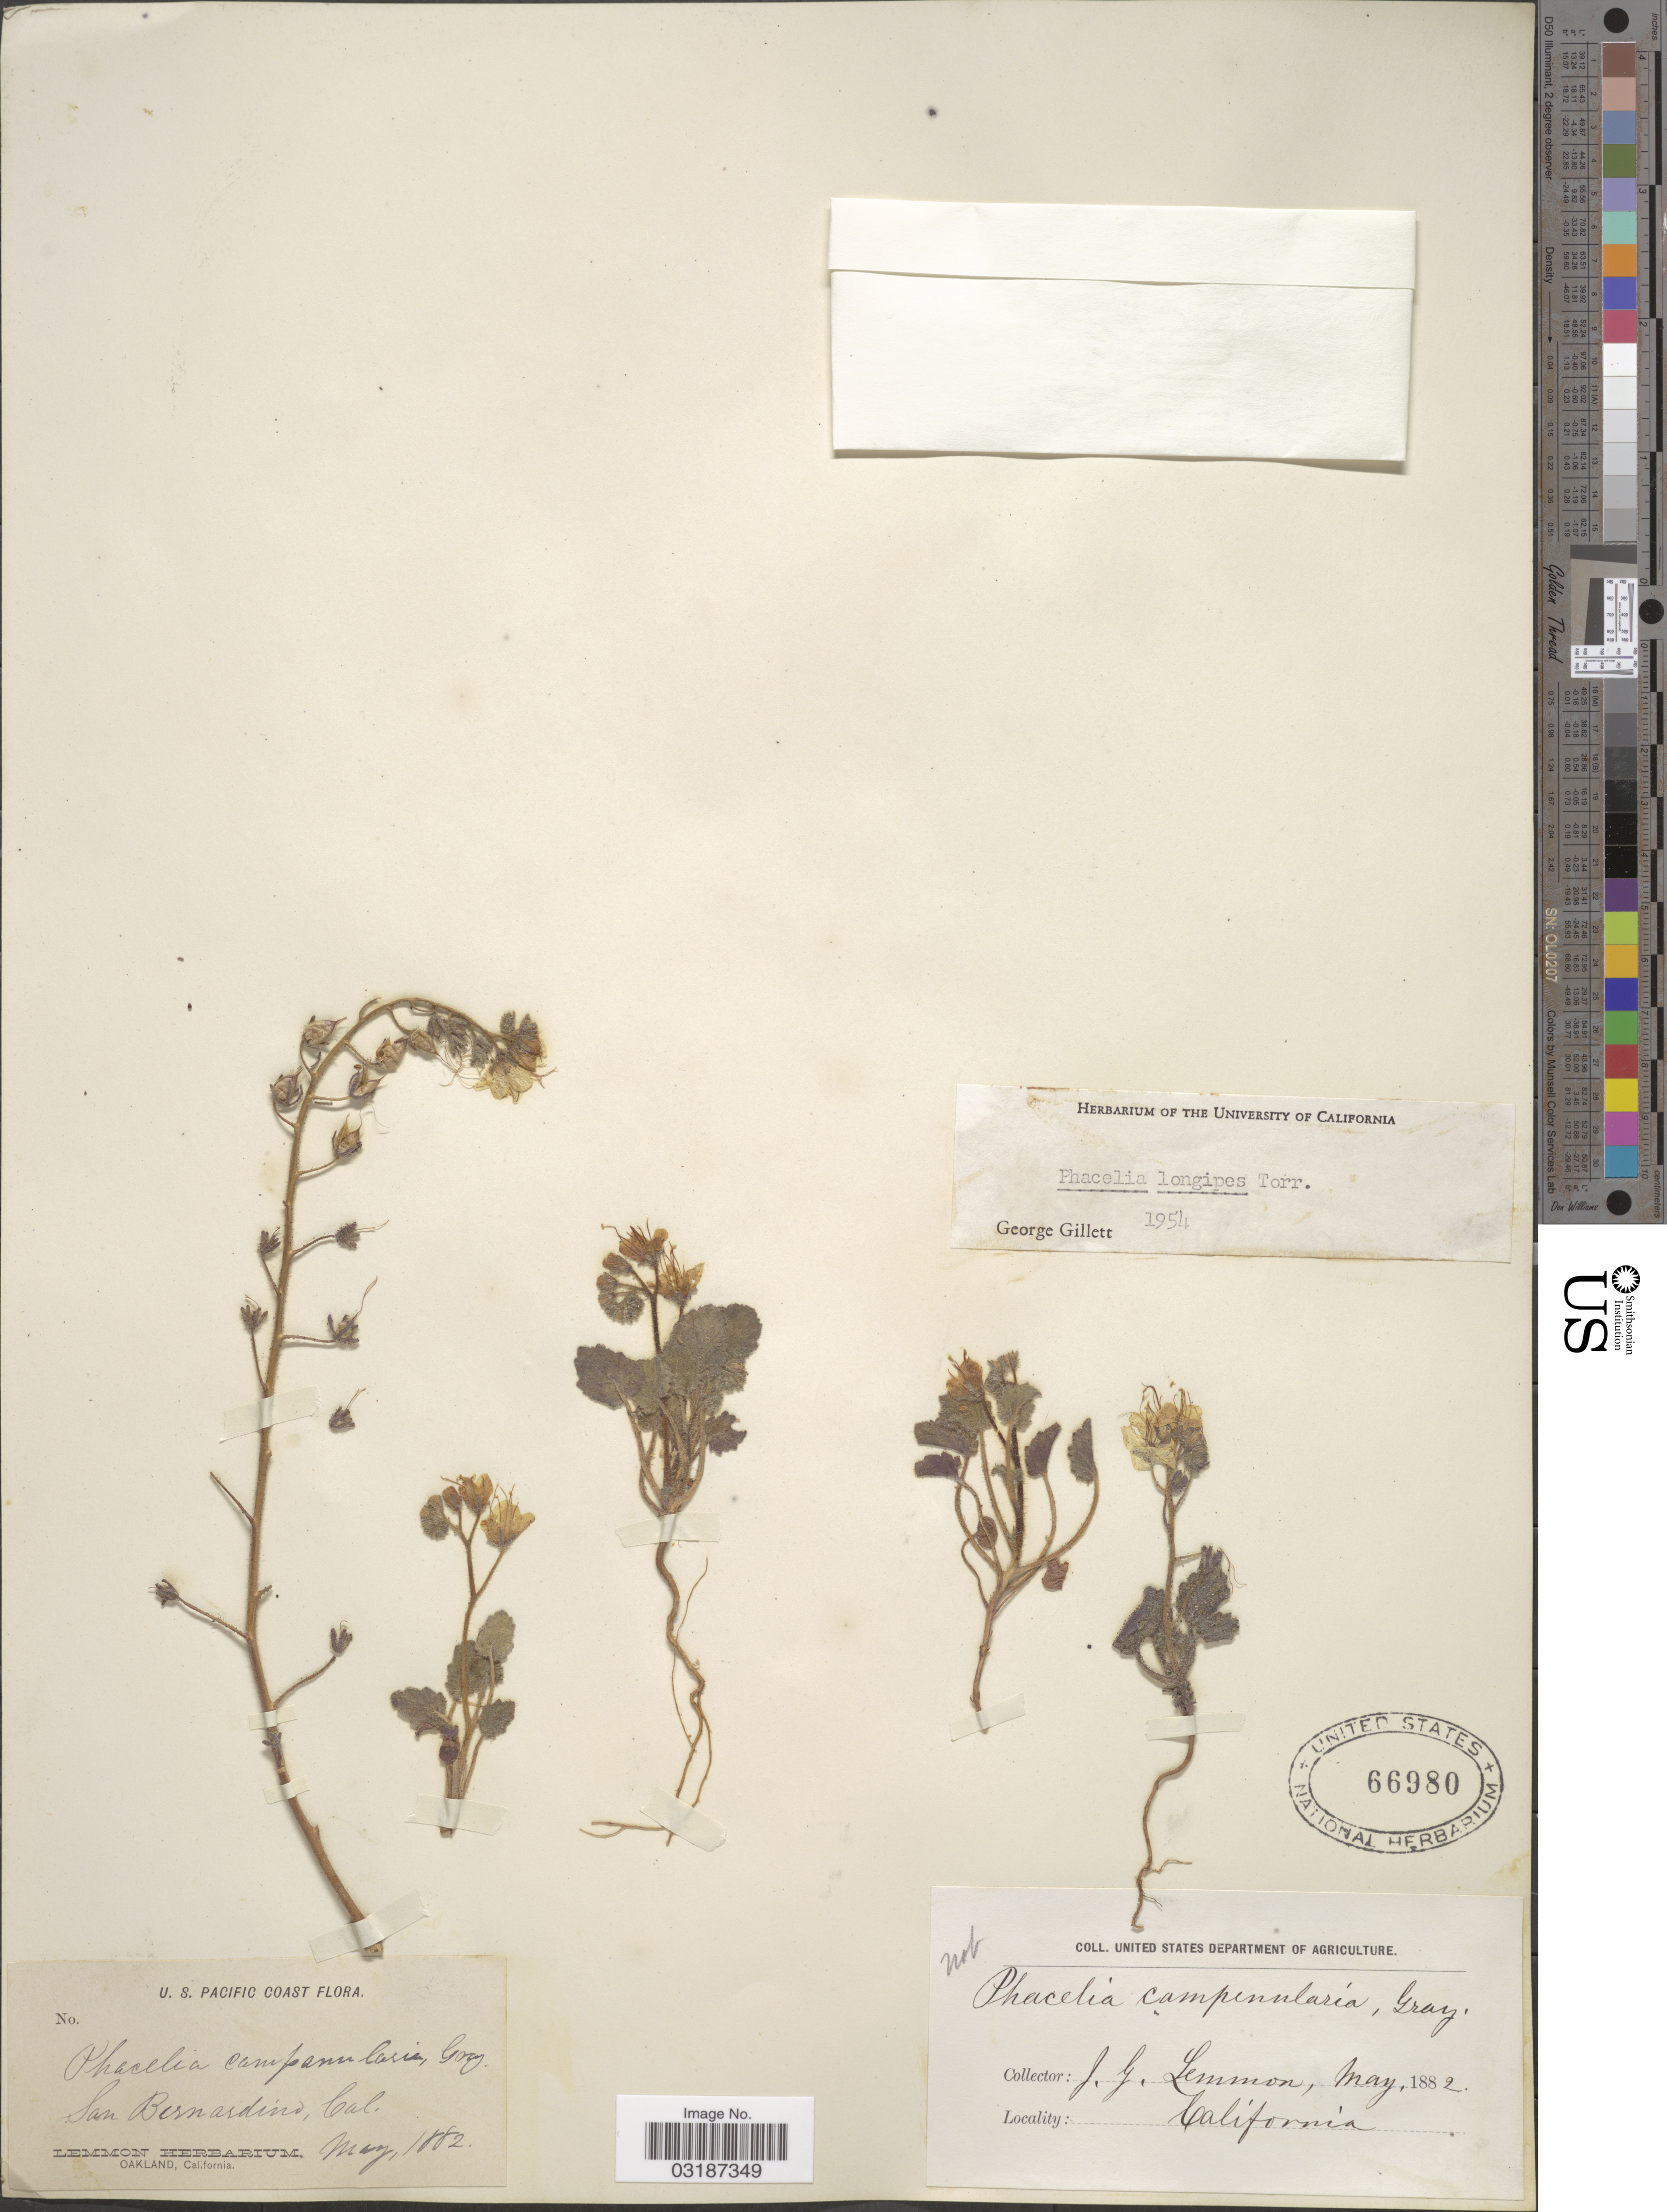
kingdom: Plantae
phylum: Tracheophyta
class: Magnoliopsida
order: Boraginales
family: Hydrophyllaceae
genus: Phacelia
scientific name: Phacelia longipes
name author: Torr. ex A. Gray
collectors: J. Lemmon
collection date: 1882-05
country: United States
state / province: California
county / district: San Bernardino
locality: U.S. Pacific Coast. San Bernardino.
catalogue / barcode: US 66980